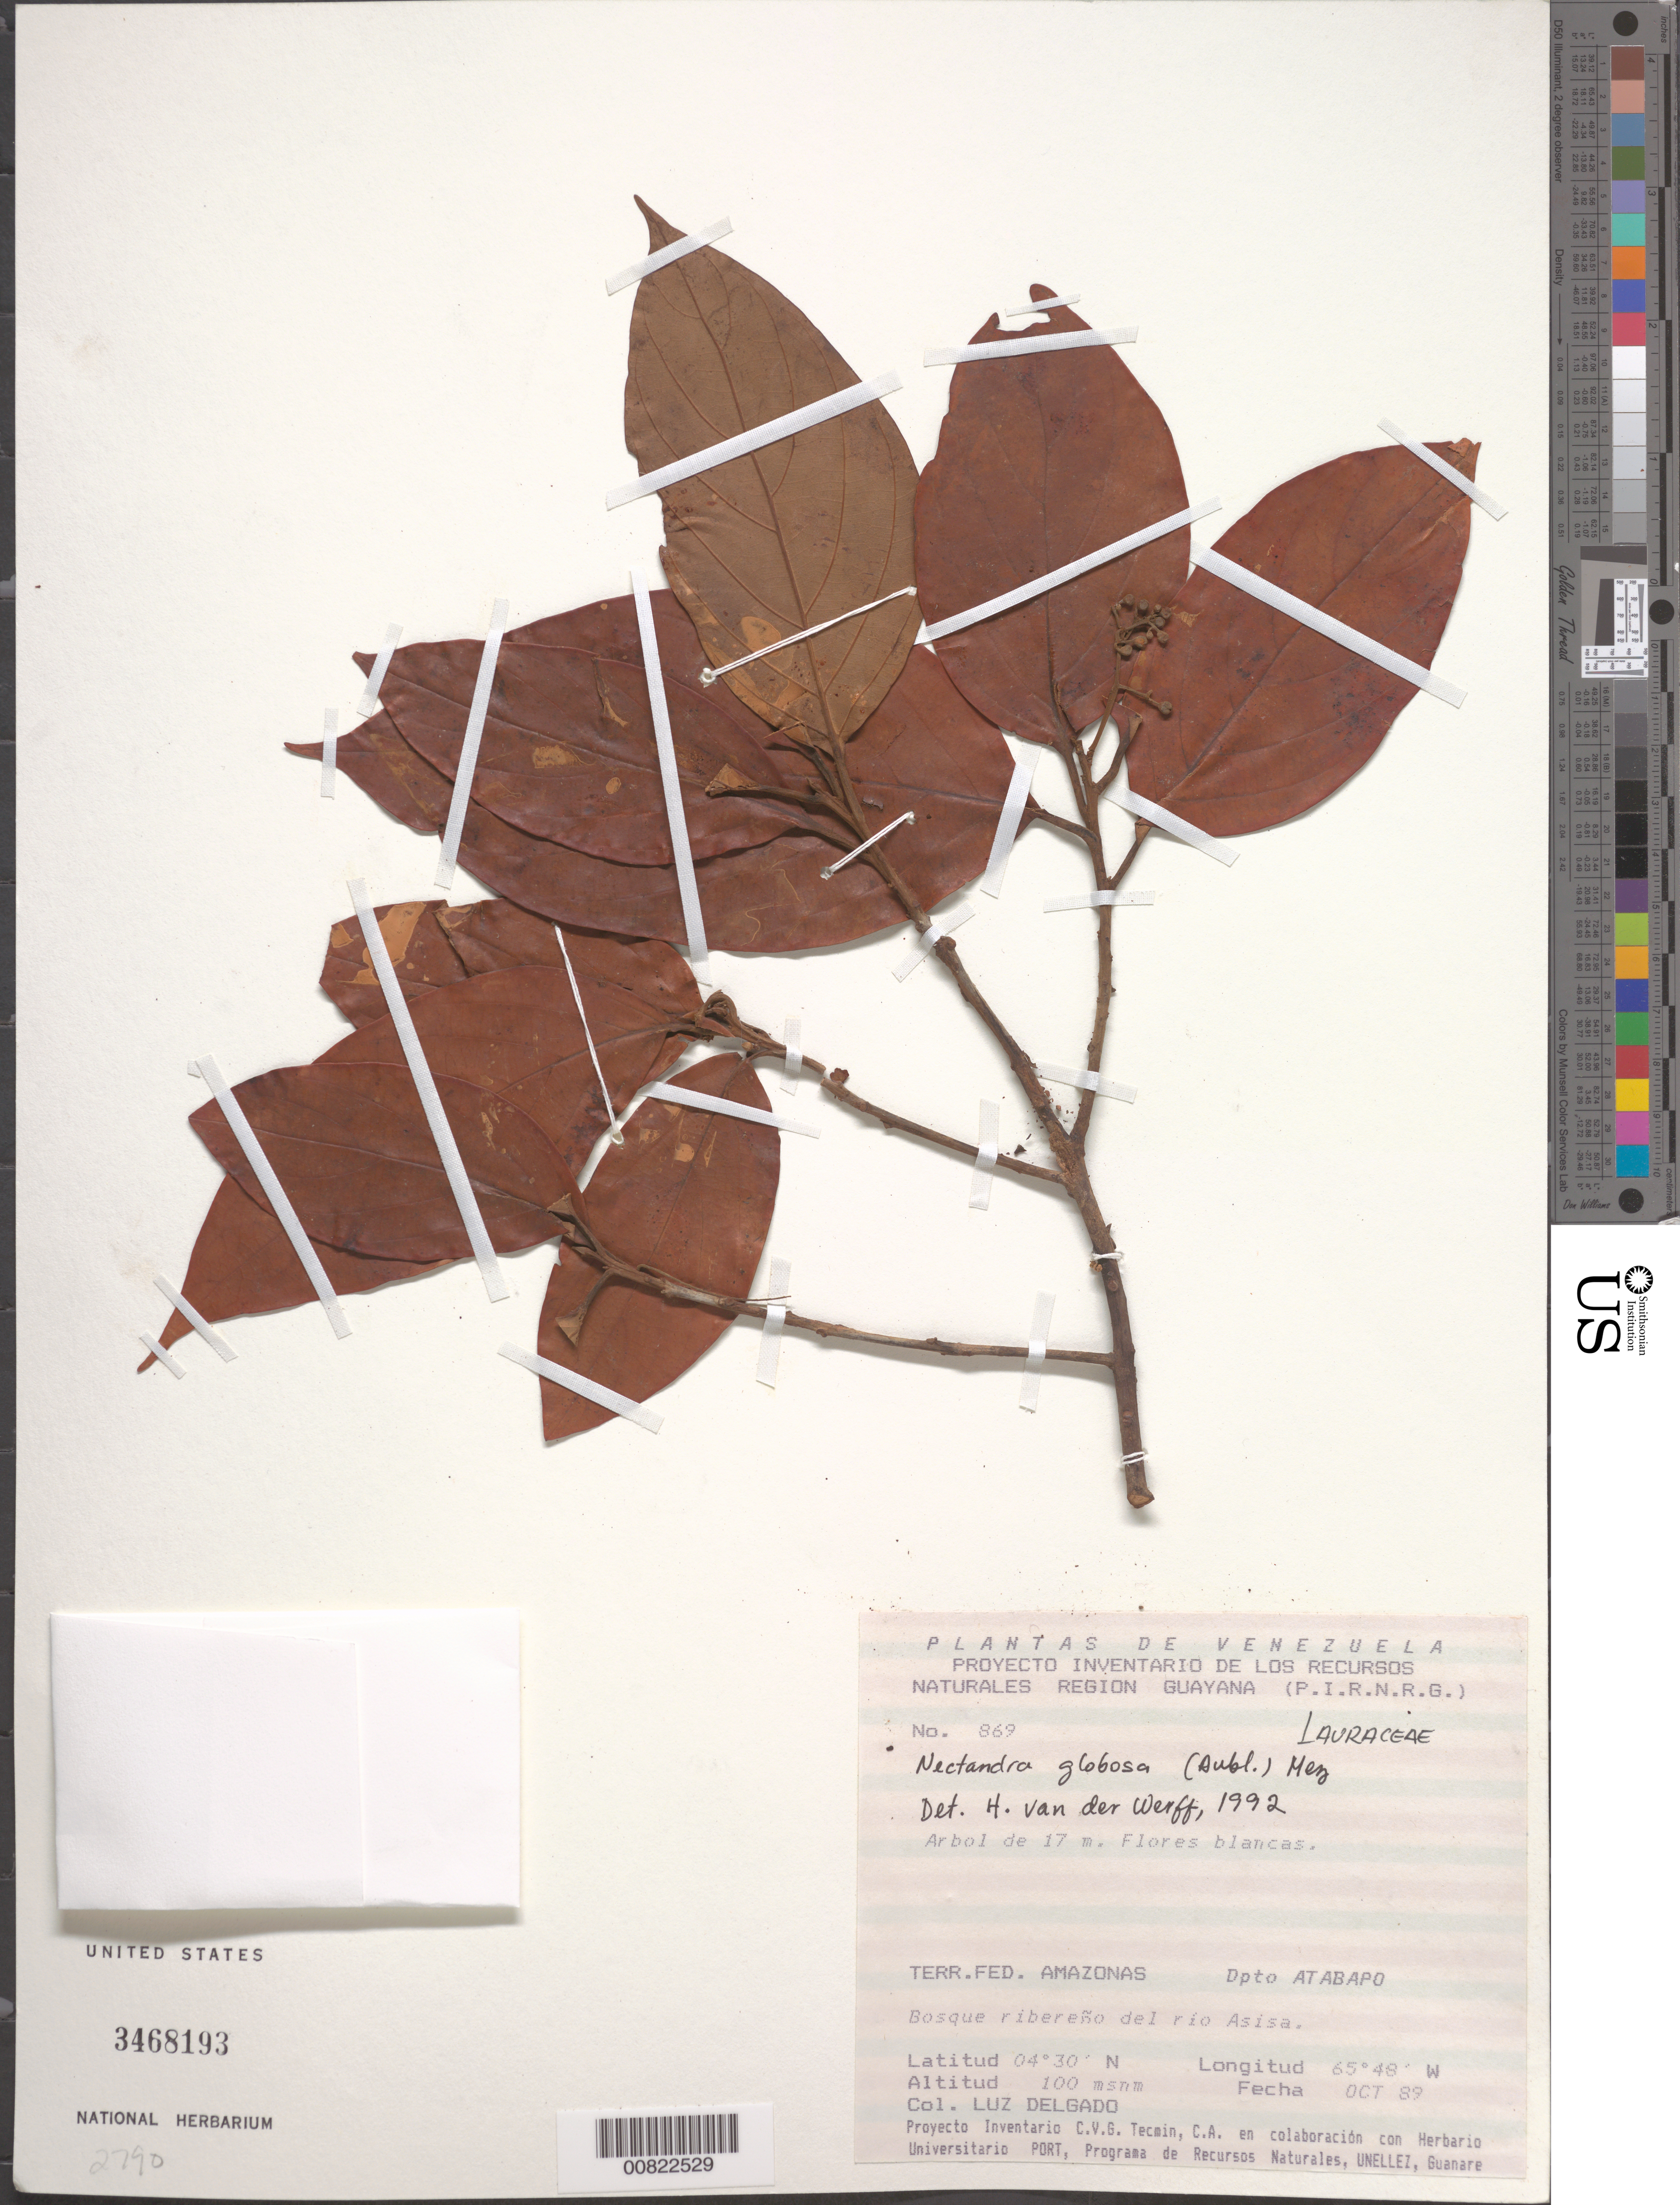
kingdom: Plantae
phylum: Tracheophyta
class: Magnoliopsida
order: Laurales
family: Lauraceae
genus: Nectandra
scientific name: Nectandra globosa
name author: (Aubl.) Mez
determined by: van der Werff, H., (MO), Missouri Botanical Garden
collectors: L. Delgado V.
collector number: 869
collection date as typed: Oct-89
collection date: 1989-10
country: Venezuela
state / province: Amazonas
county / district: Atabapo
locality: Río Asisa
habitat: Bosque ribereño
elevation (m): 100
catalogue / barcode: US 3468193